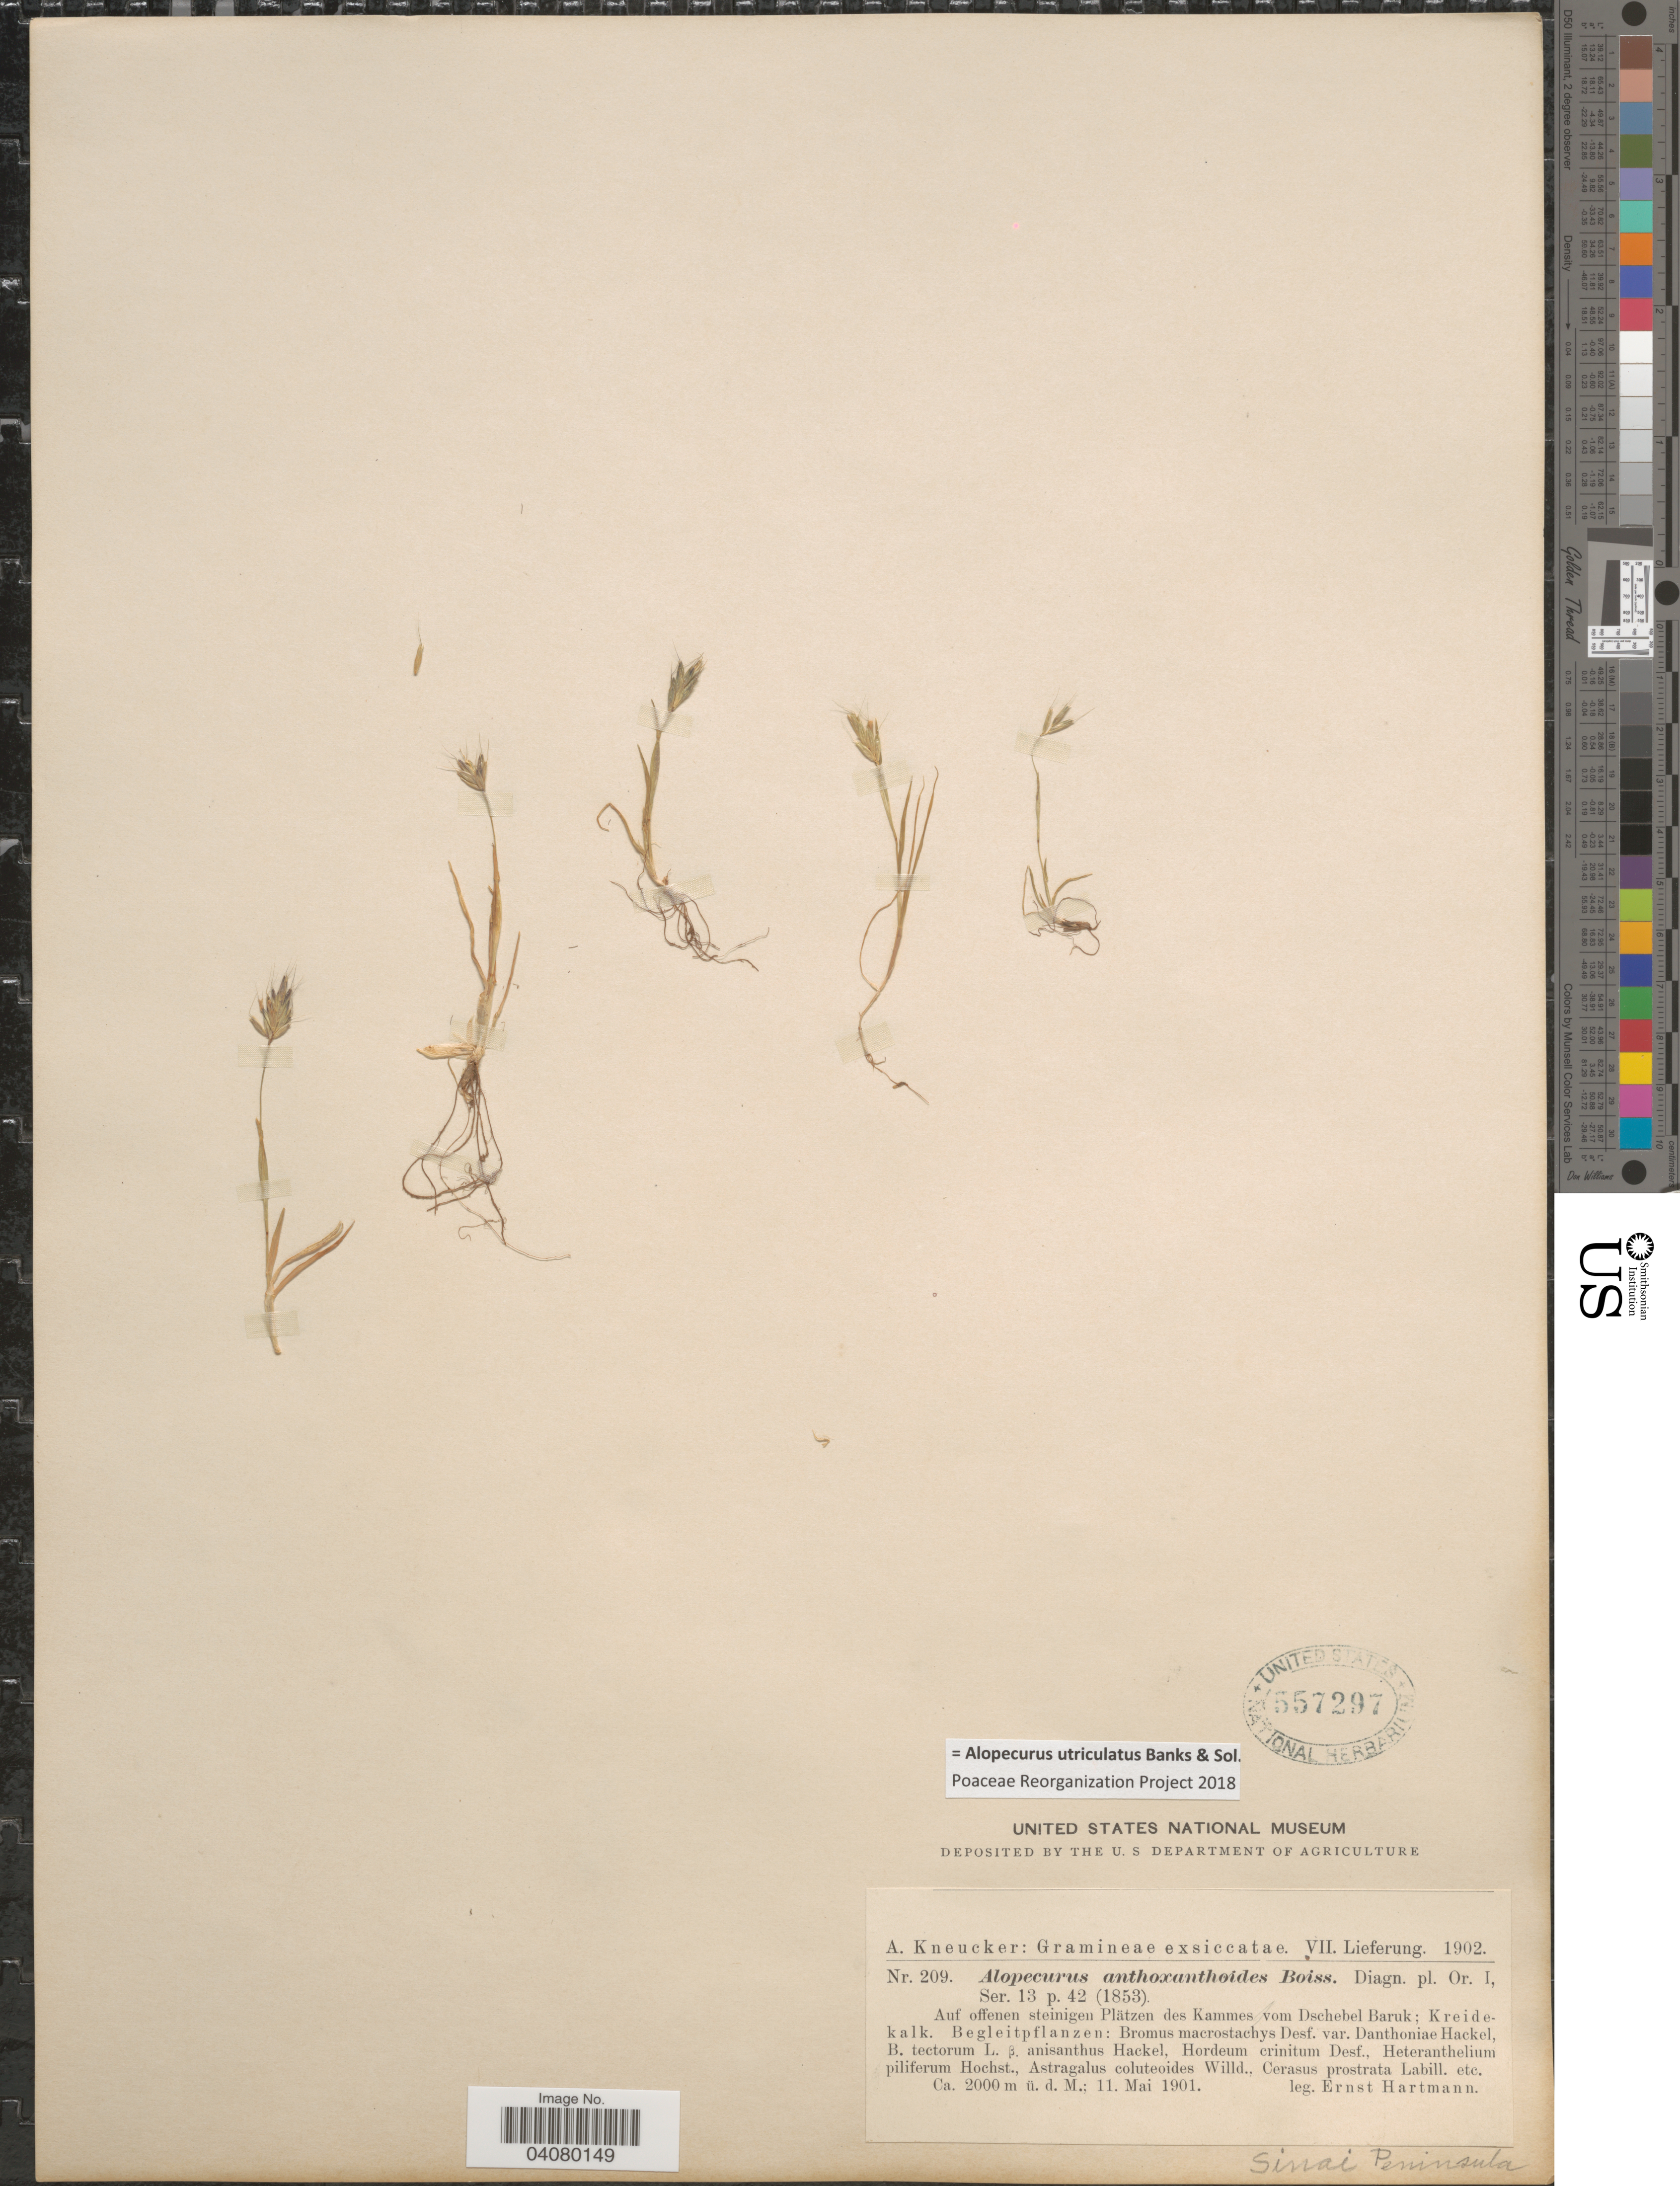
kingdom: Plantae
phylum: Tracheophyta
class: Liliopsida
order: Poales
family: Poaceae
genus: Alopecurus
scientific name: Alopecurus utriculatus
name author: Banks & Sol.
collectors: E. Hartmann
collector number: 209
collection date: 1901-05-11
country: Lebanon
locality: Auf offenen steinigen Plätzen des Kammes vom Dschebel Baruk: Kreidekalk.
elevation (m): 2000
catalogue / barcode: US 557297